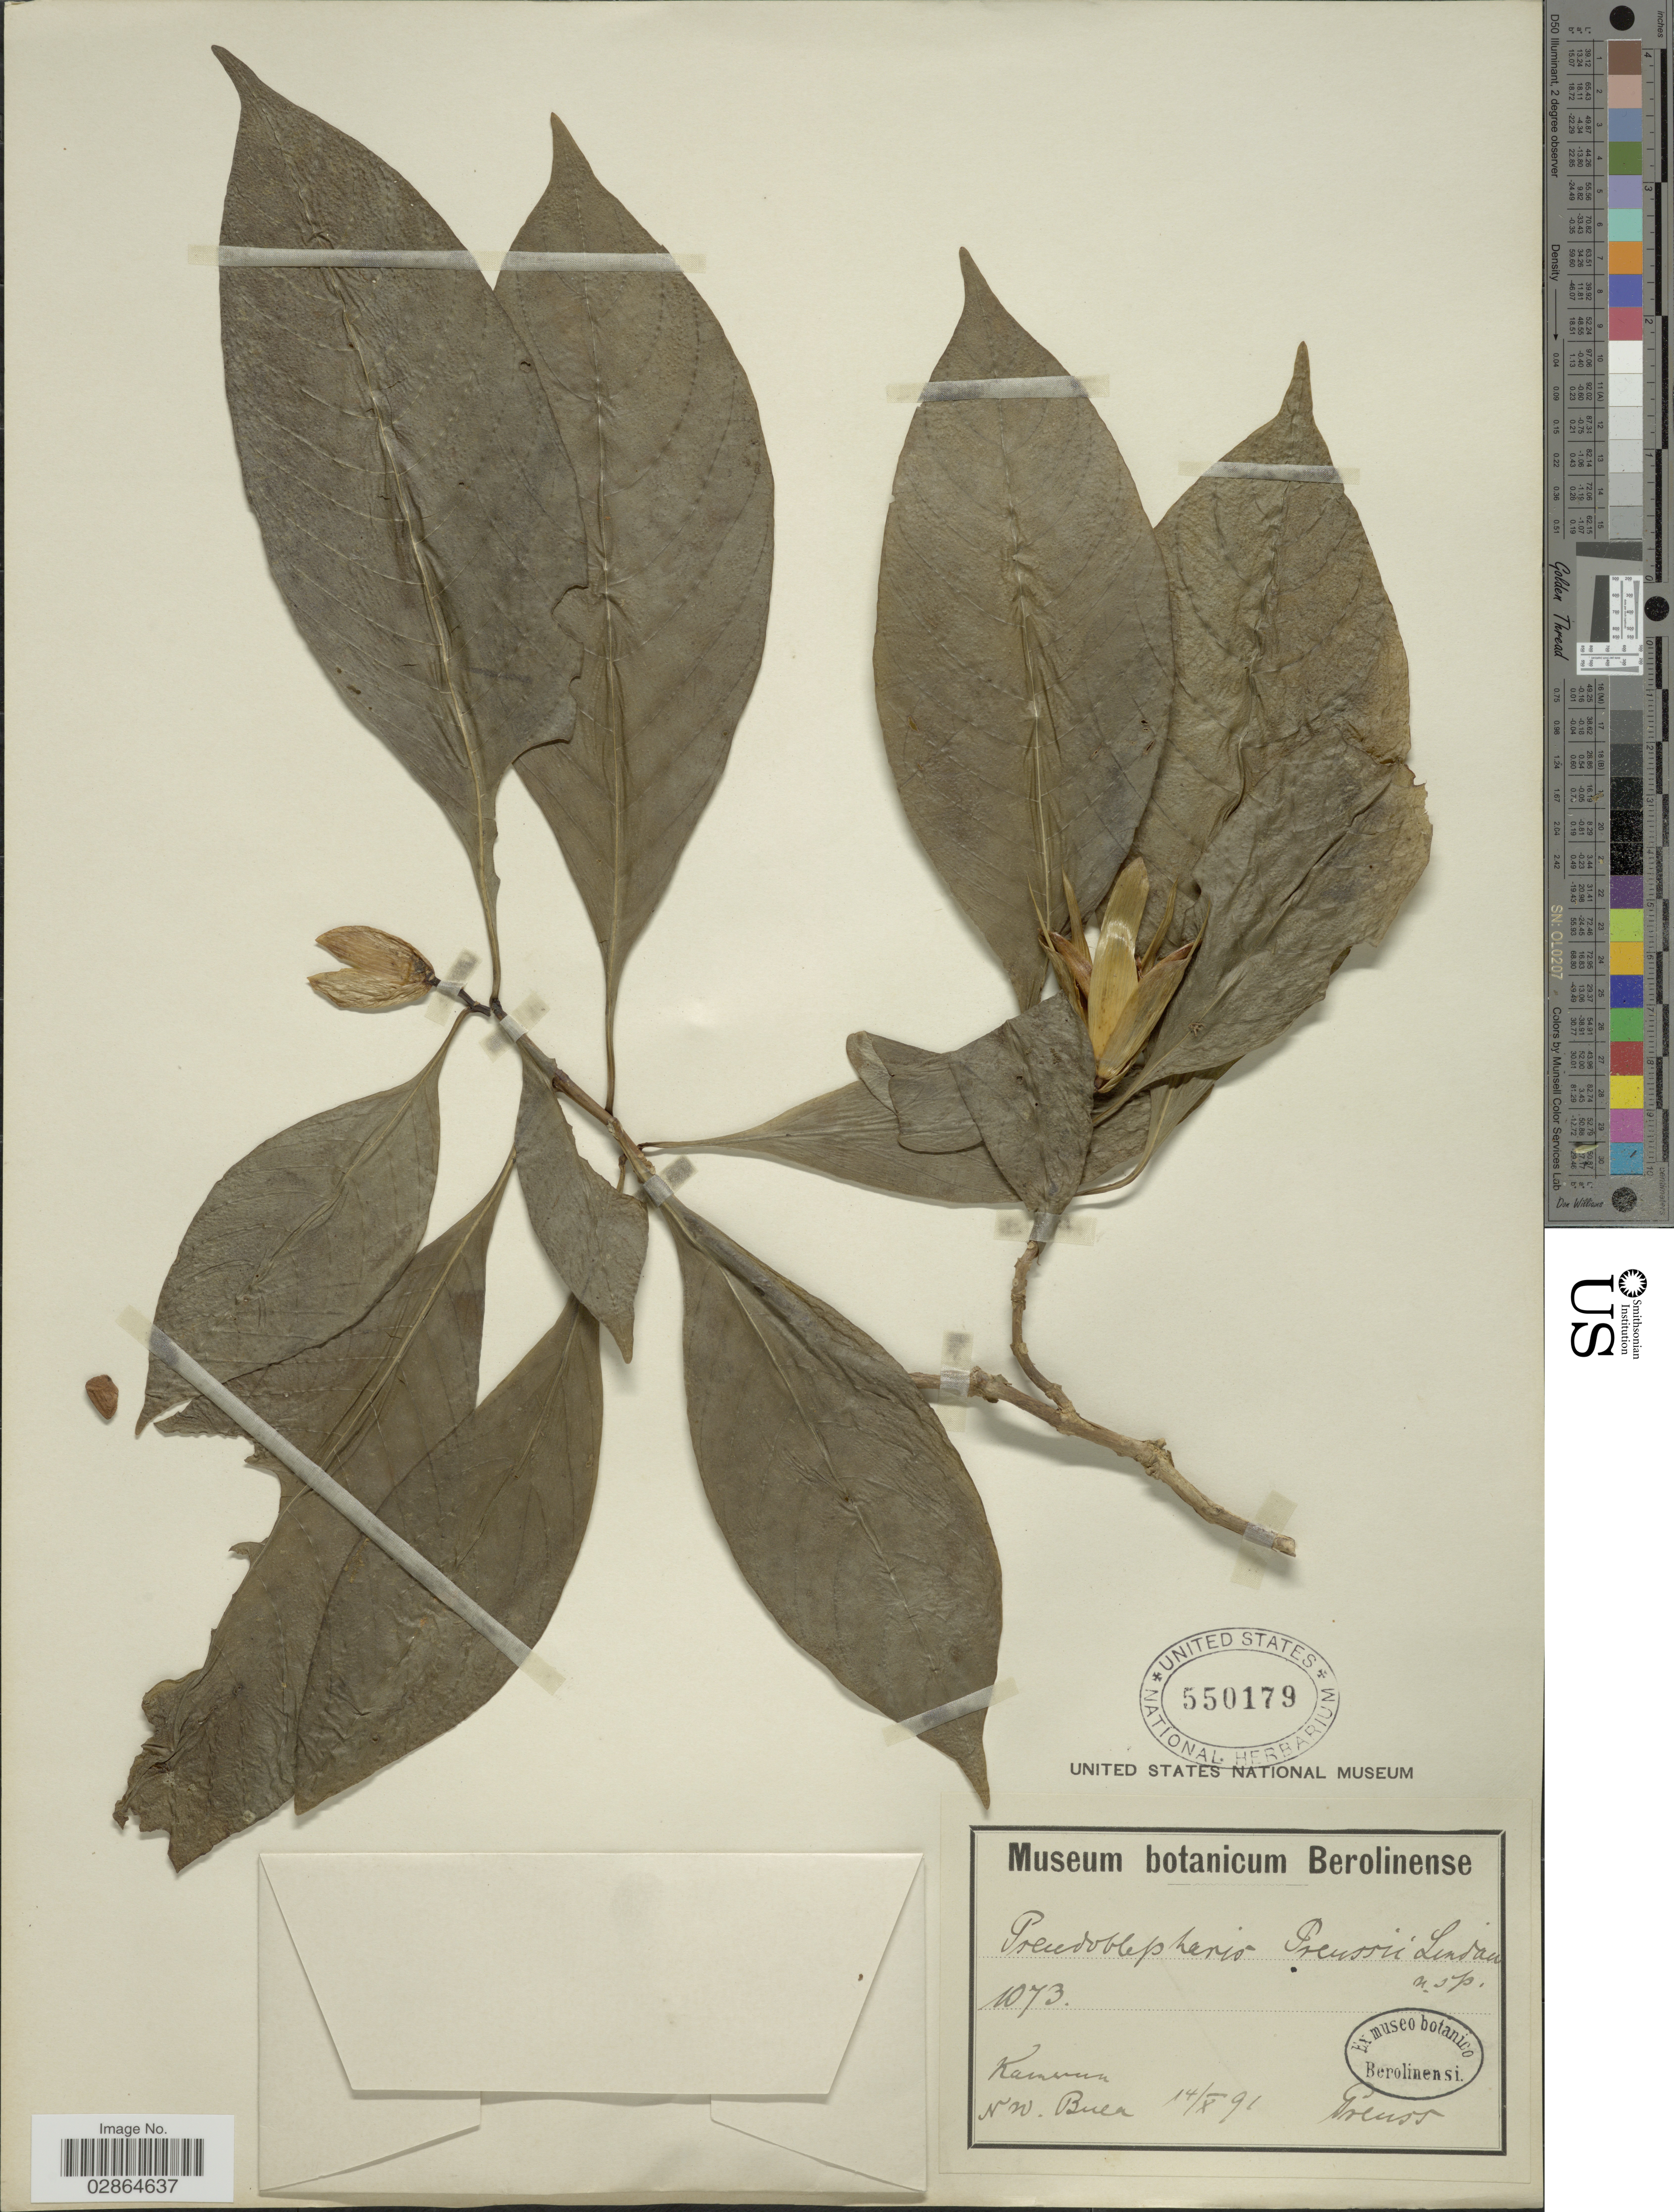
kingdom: Plantae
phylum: Tracheophyta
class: Magnoliopsida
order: Lamiales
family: Acanthaceae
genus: Sclerochiton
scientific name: Sclerochiton preussii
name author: (Lindau) C.B. Clarke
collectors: C. Preuss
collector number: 1073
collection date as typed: Transcribed d/m/y: 14/10/91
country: Cameroon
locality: Kamerun, NW. Buea.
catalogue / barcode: US 550179